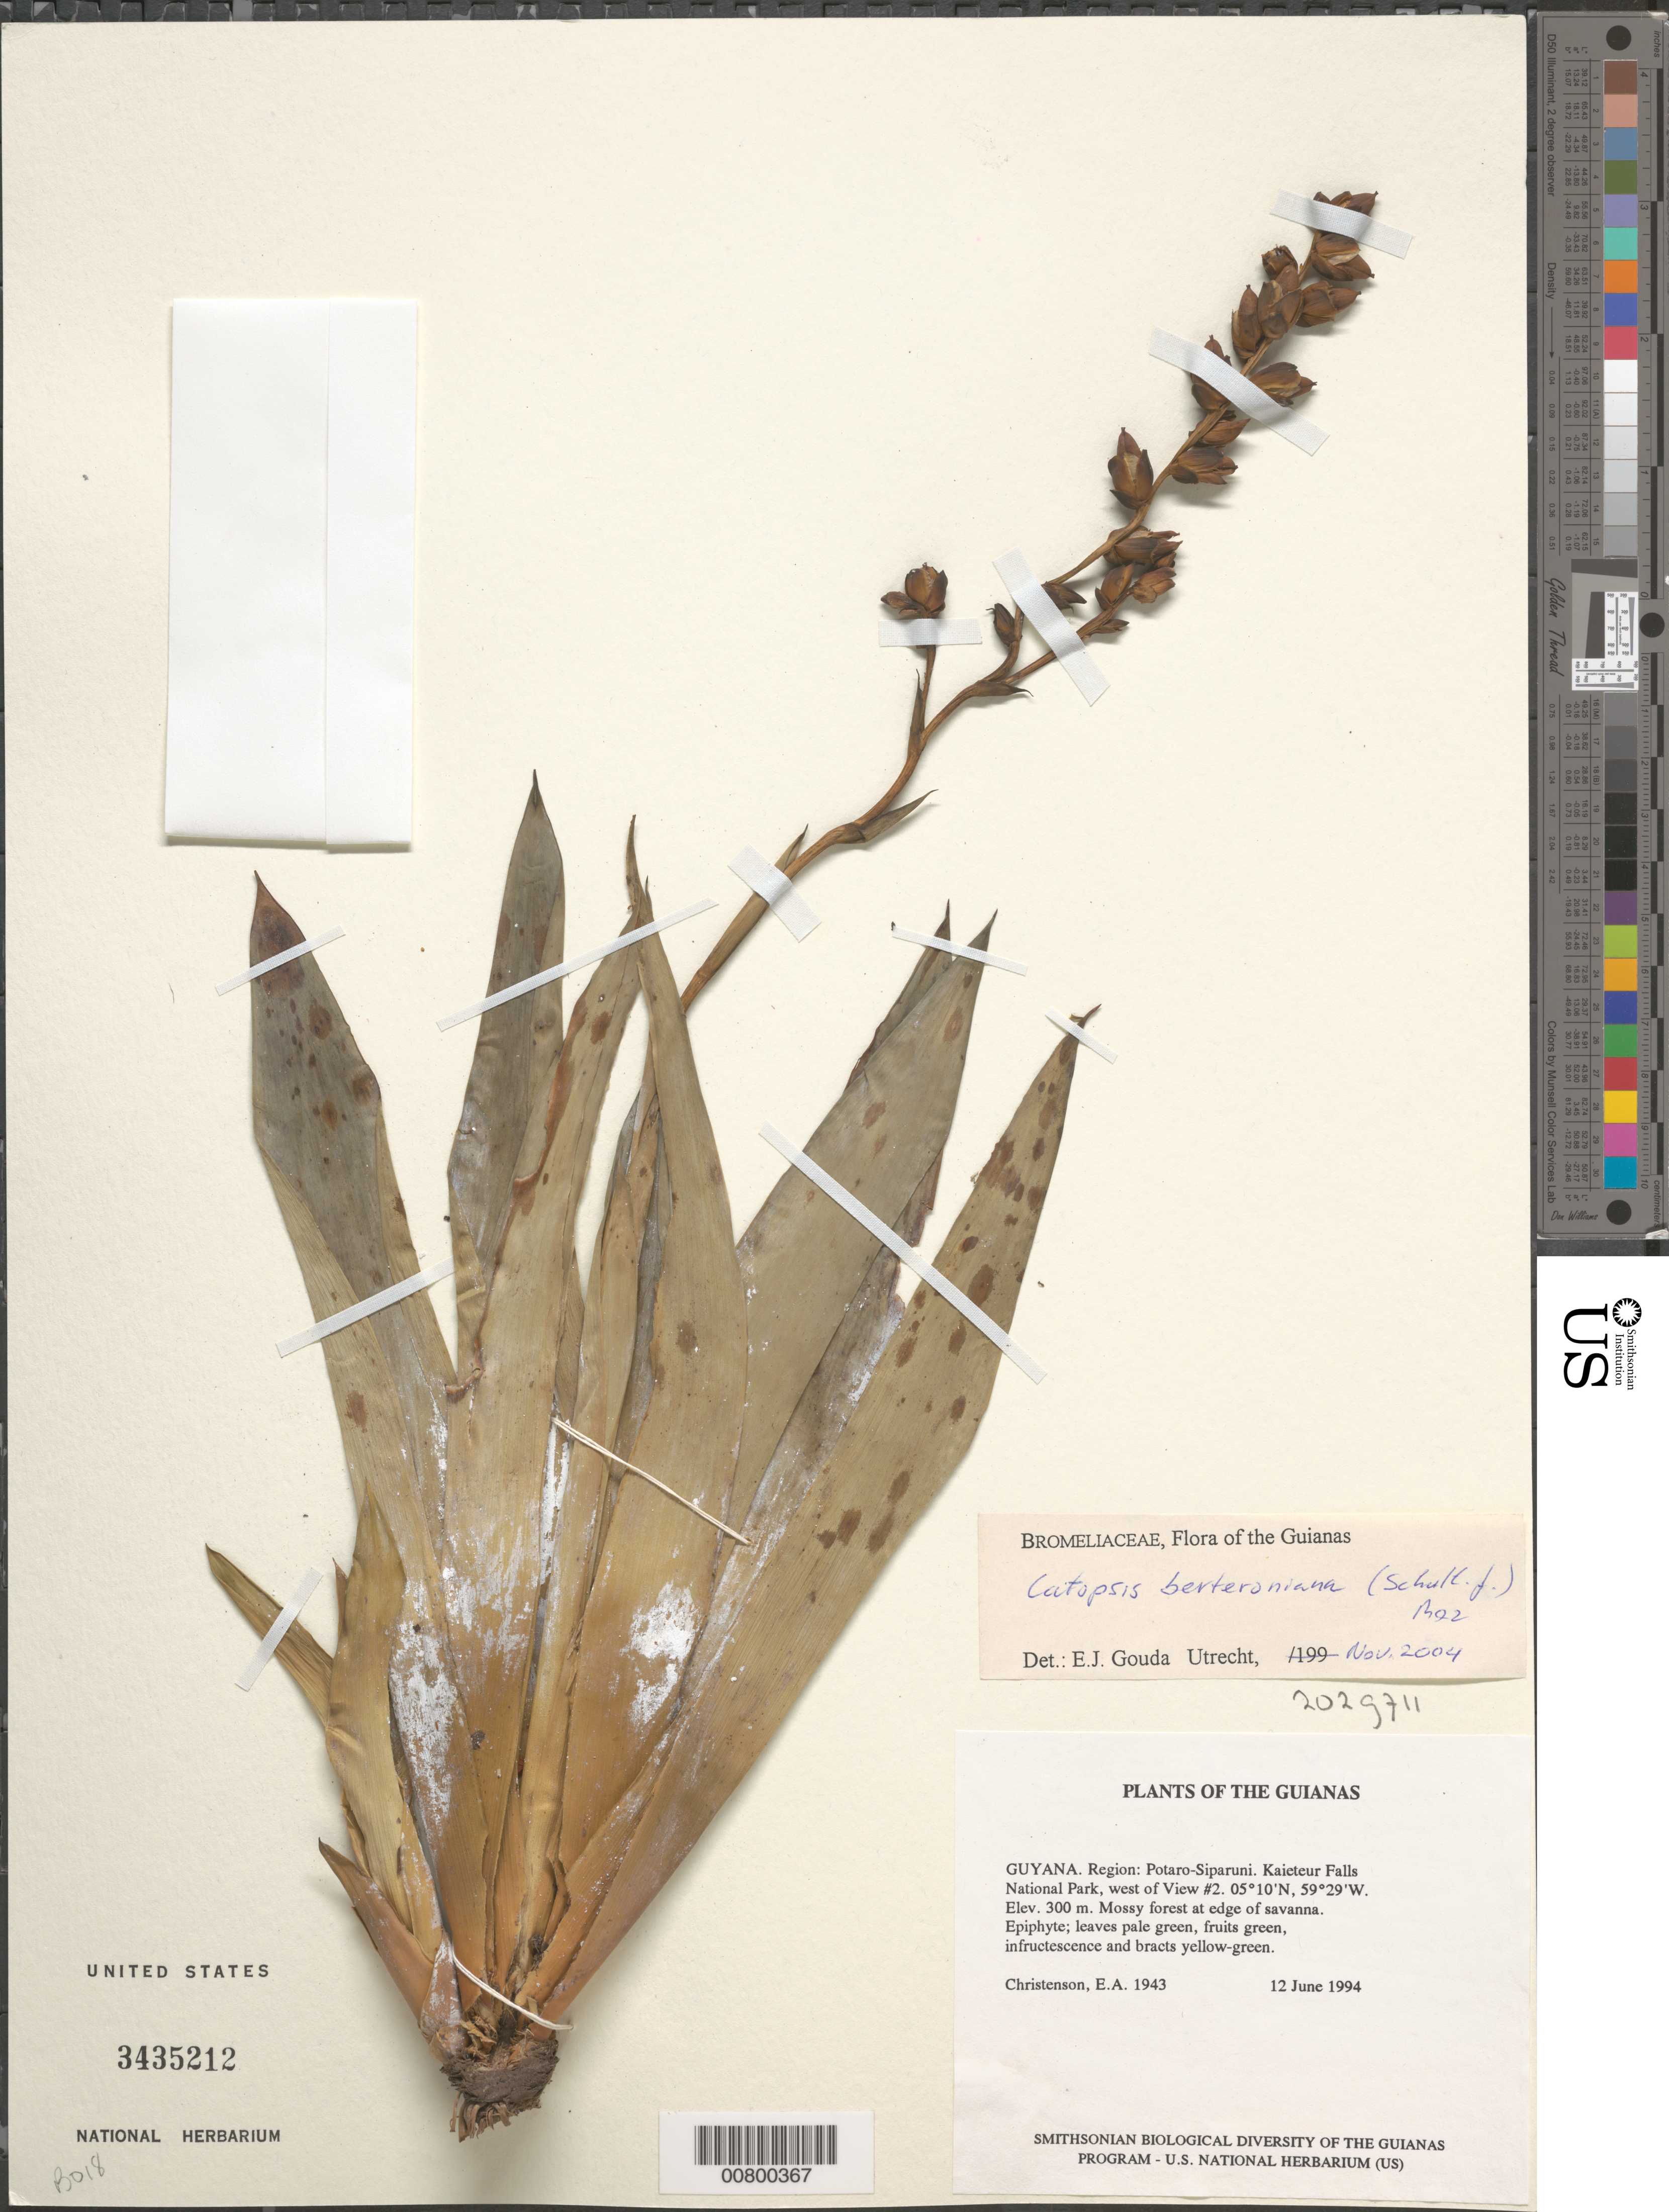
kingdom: Plantae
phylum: Tracheophyta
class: Liliopsida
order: Poales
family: Bromeliaceae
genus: Catopsis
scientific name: Catopsis berteroniana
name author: (Schult. & Schult. f.) Mez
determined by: Gouda, E. J.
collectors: E. A. Christenson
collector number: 1943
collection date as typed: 12 June 1994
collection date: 1994-06-12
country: Guyana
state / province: Potaro-Siparuni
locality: Kaieteur Falls National Park, west of View #2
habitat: Mossy forest at edge of savanna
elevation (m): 300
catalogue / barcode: US 3435212